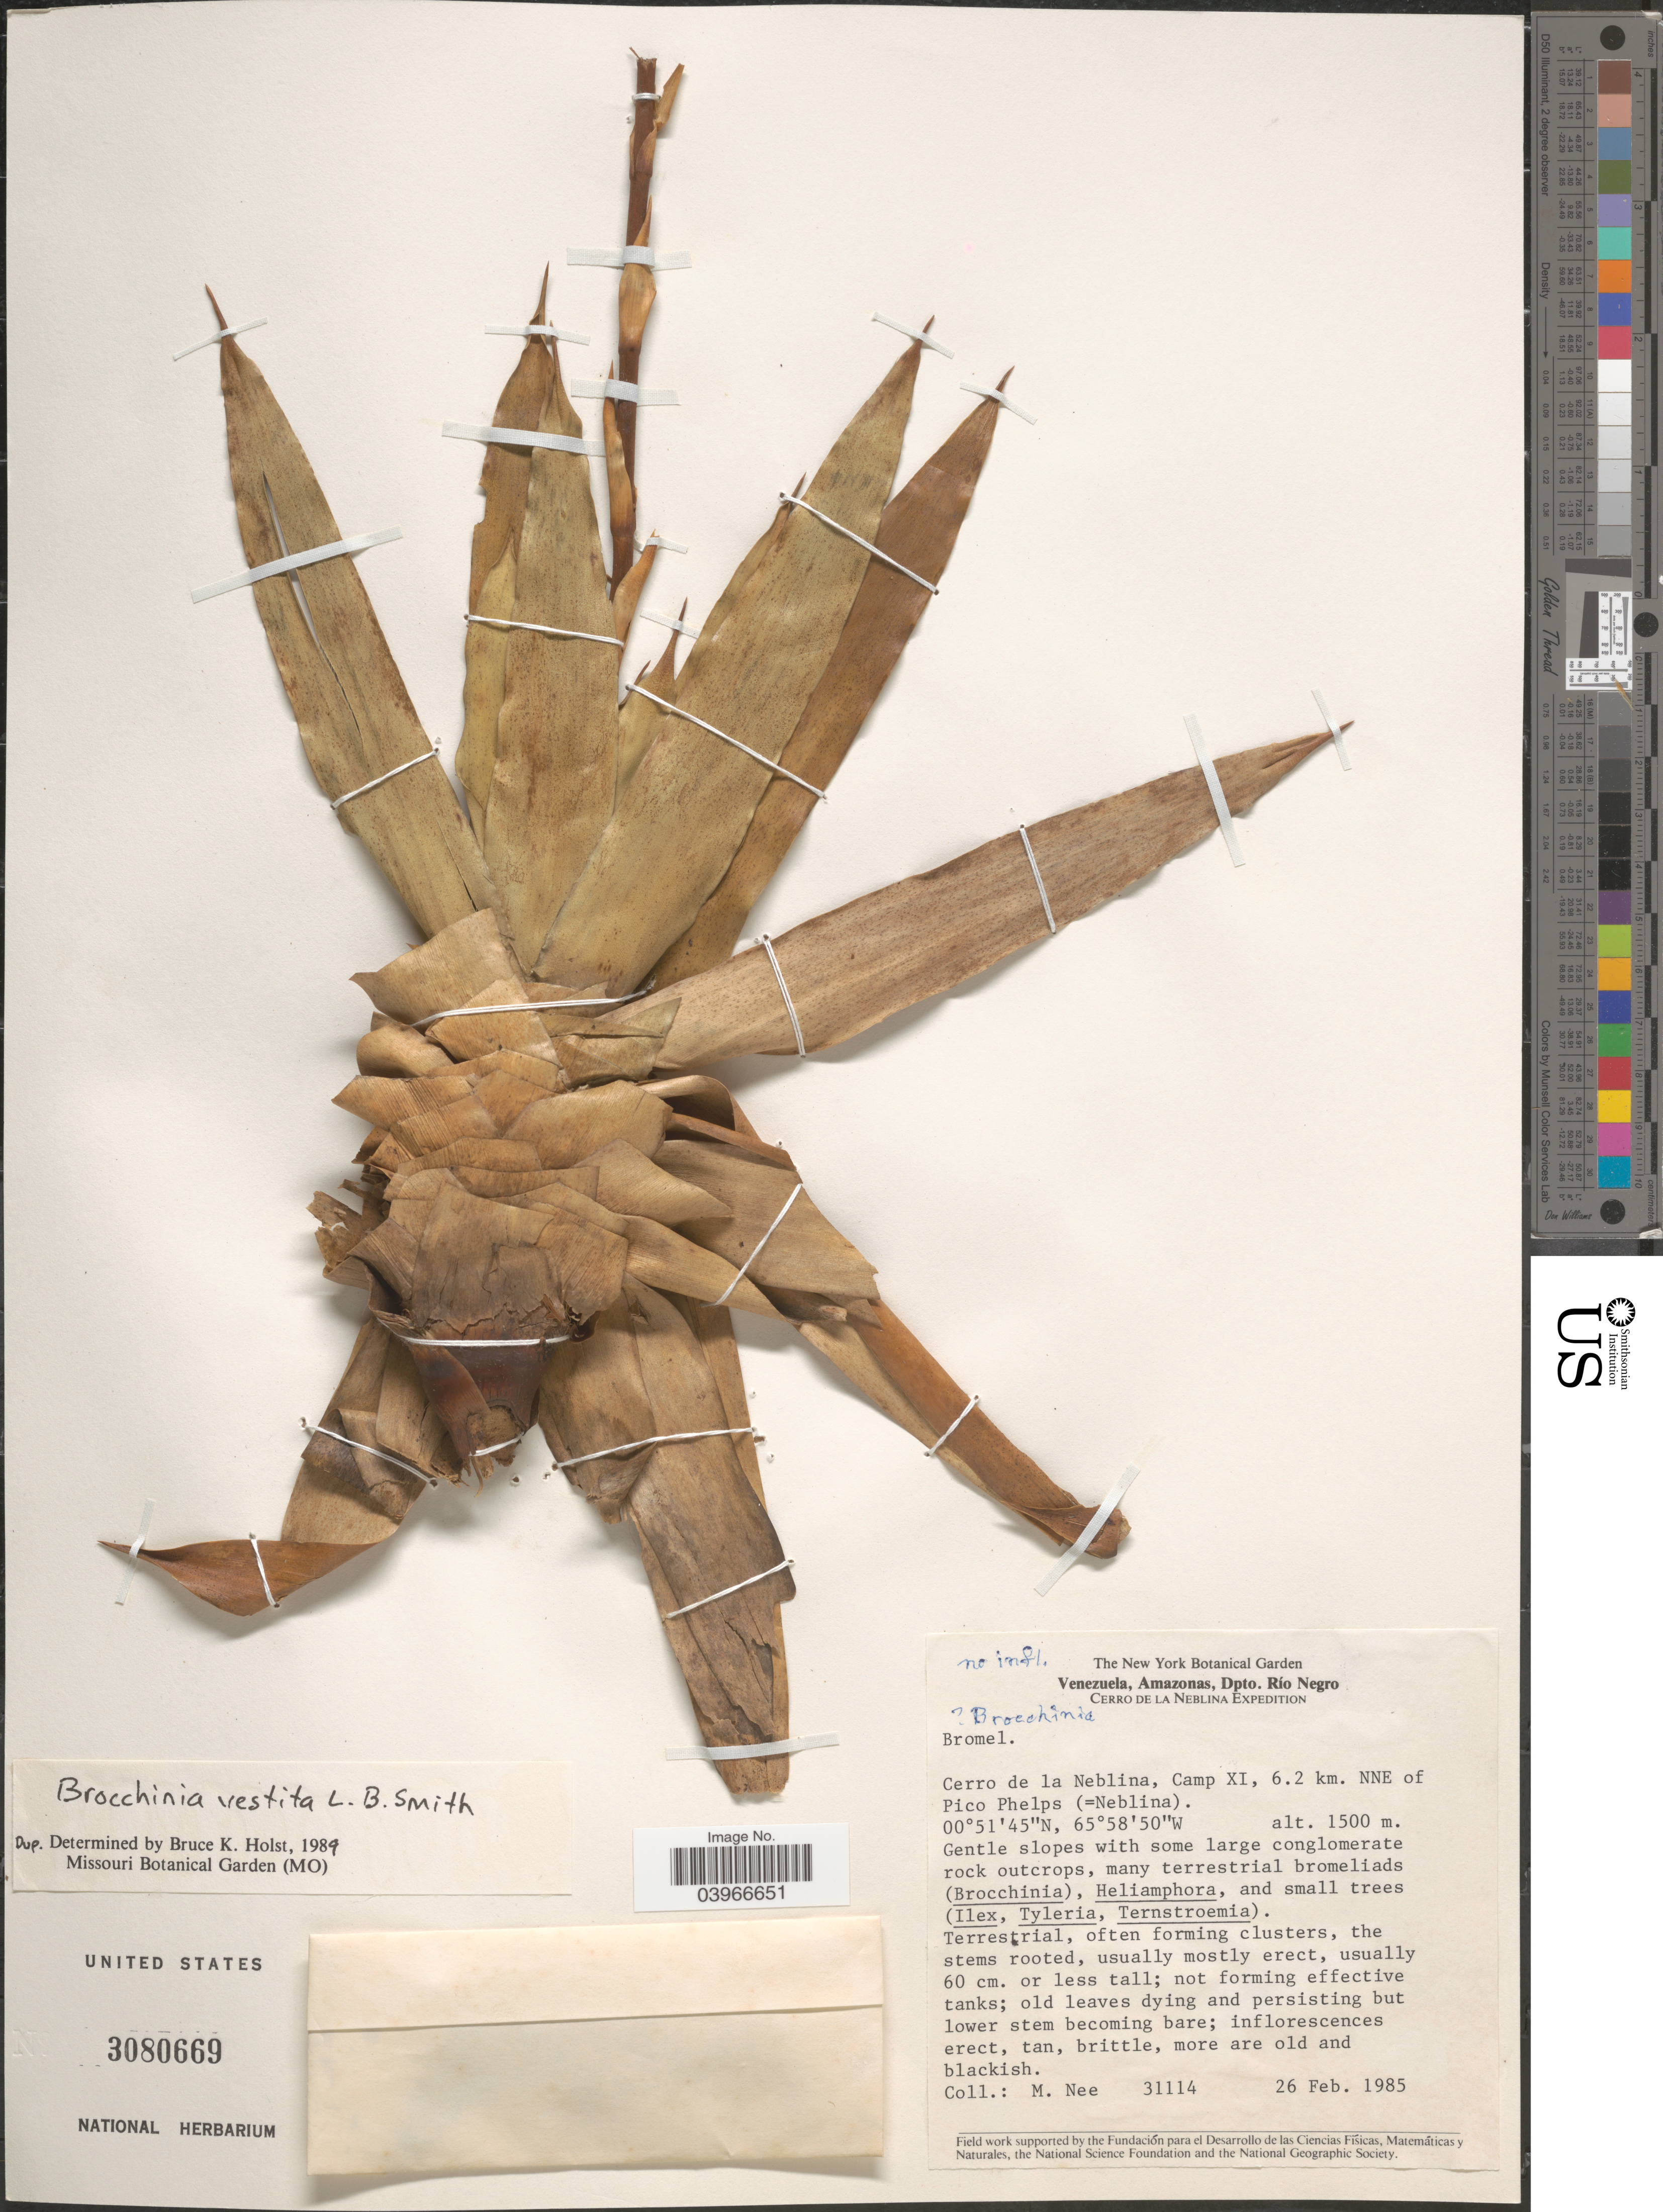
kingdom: Plantae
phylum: Tracheophyta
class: Liliopsida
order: Poales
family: Bromeliaceae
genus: Brocchinia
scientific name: Brocchinia vestita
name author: L.B. Sm.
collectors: M. Nee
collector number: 31114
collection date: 1985-02-26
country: Venezuela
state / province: Amazonas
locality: Dpto. Río Negro. Cerro de la Neblina, Camp XI, 6.2 km. NNE of Pico Phelps (=Neblina).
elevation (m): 1500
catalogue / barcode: US 3080669